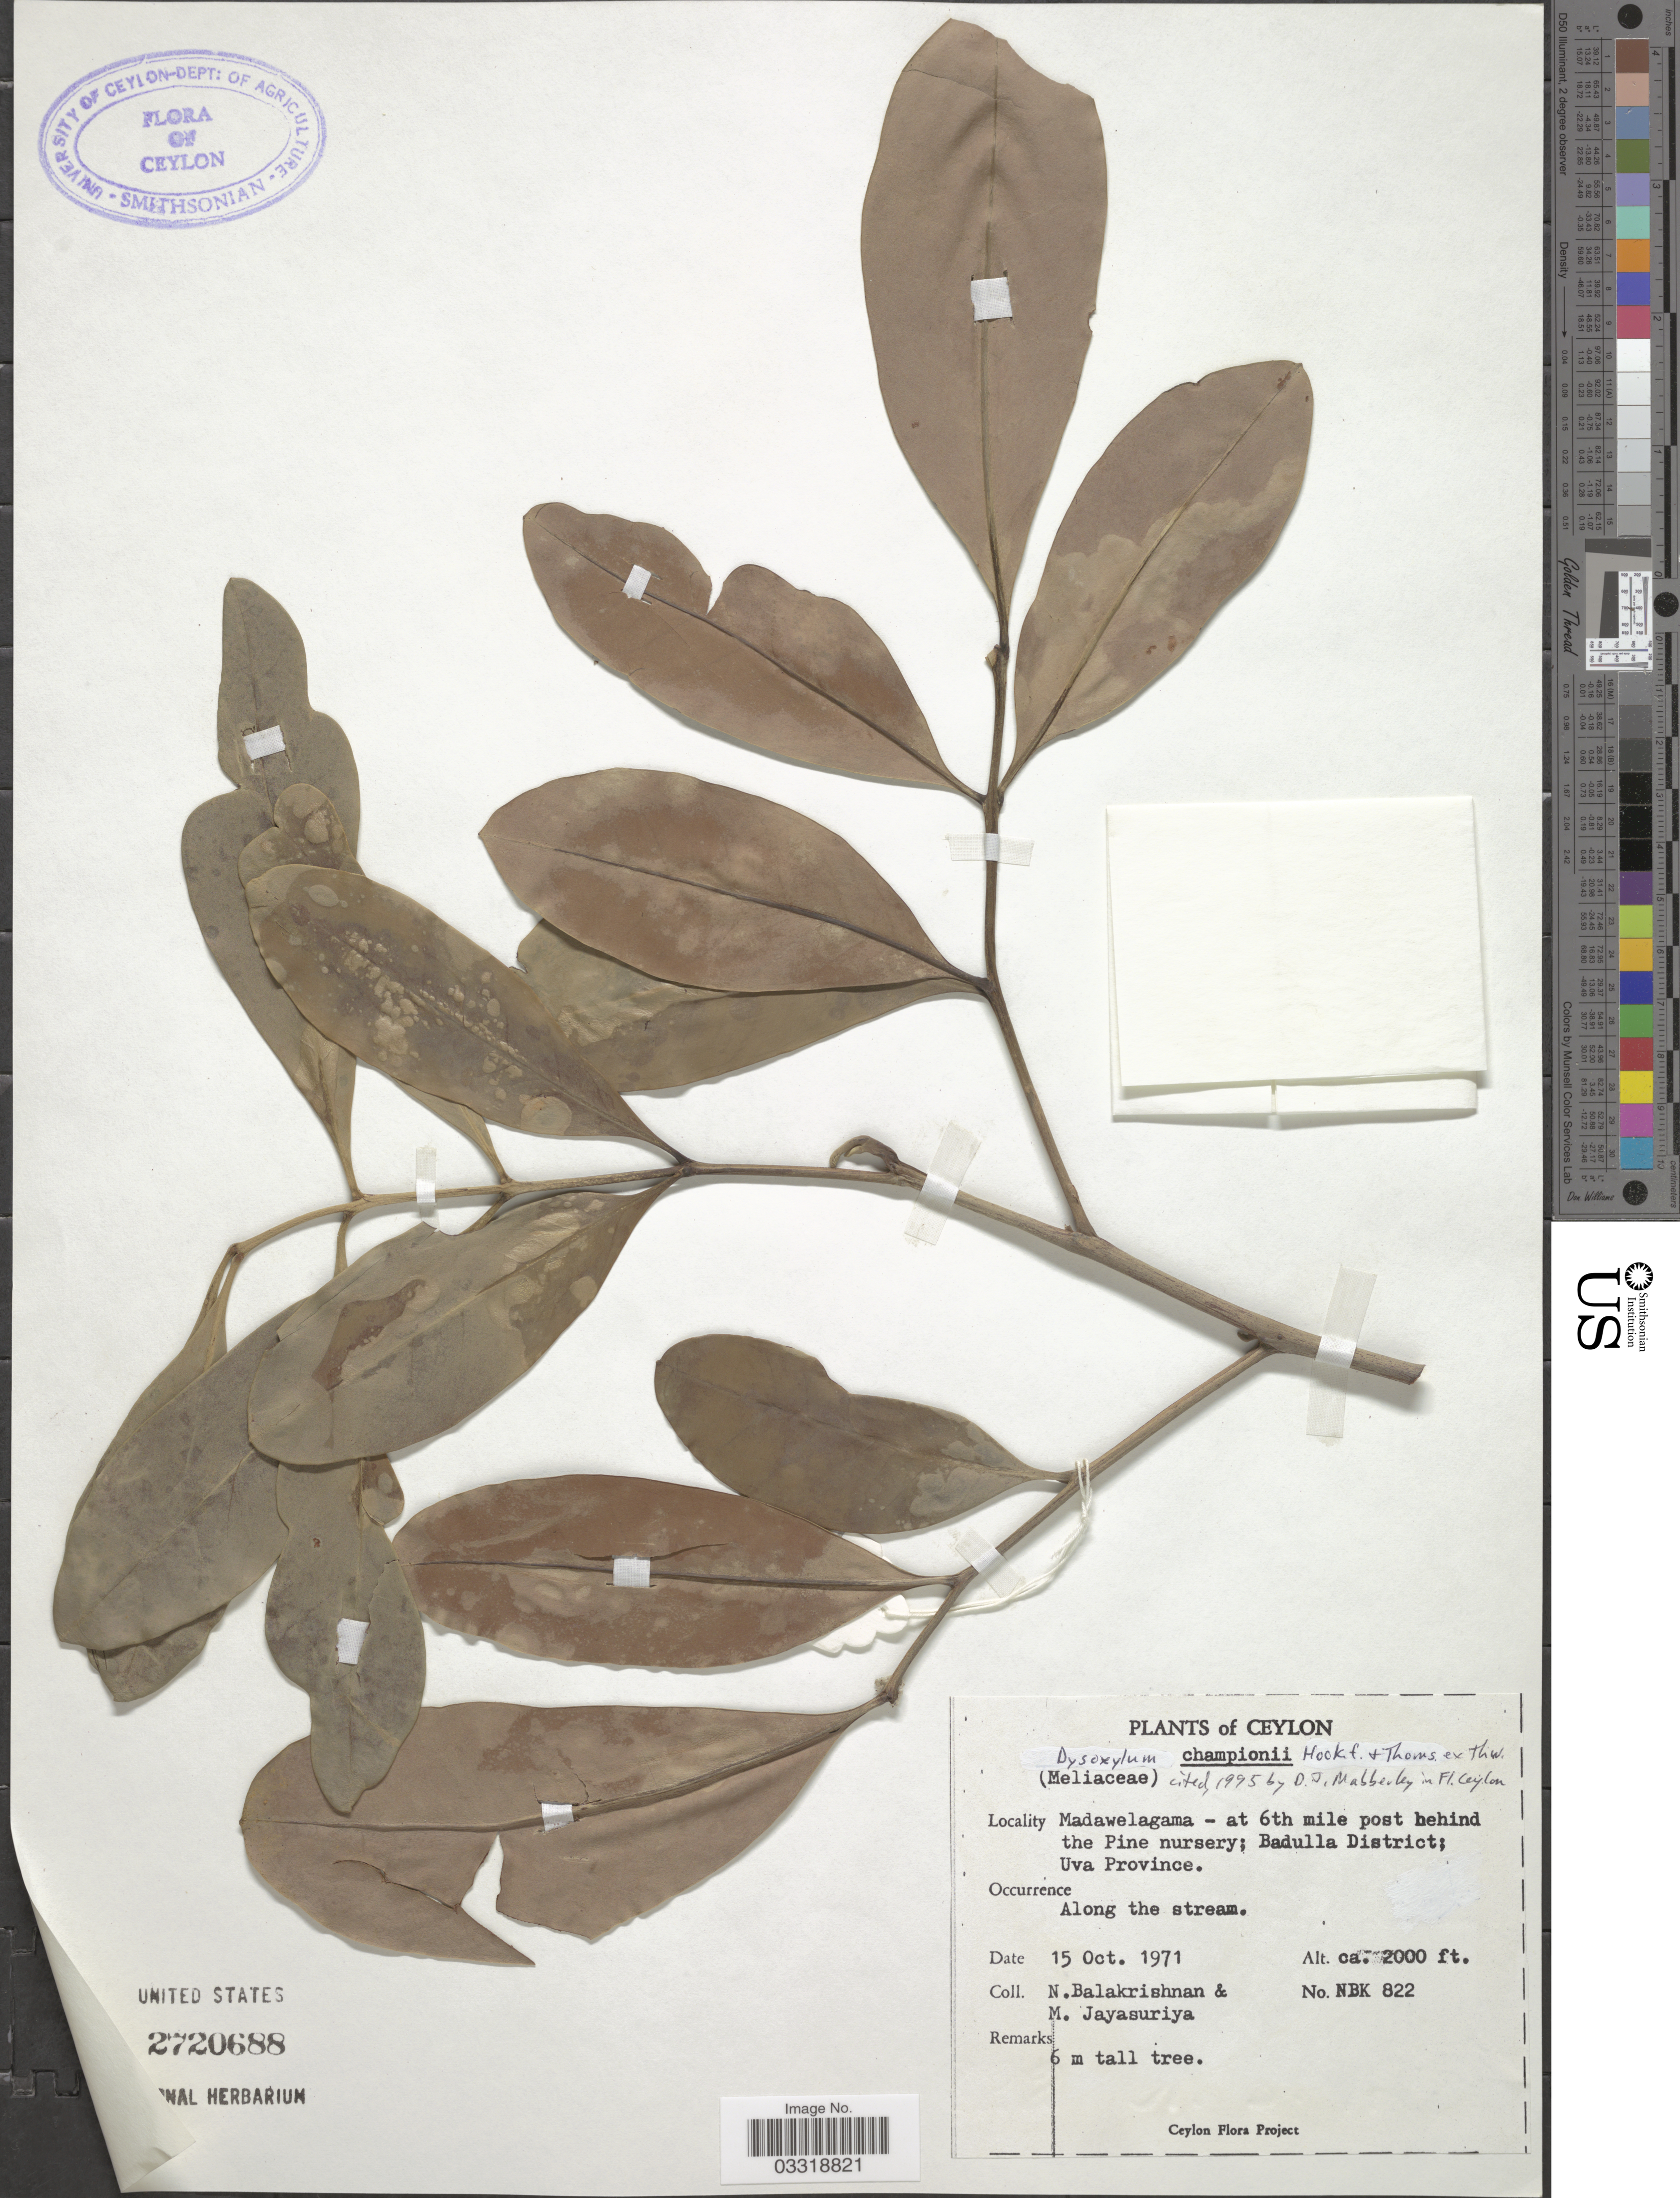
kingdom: Plantae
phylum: Tracheophyta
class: Magnoliopsida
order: Sapindales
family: Meliaceae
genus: Pseudocarapa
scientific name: Pseudocarapa championii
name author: (Hook. f. & Thomson ex Thwaites) Hemsl.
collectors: N. Balakrishnan & M. Jayasuriya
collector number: NBK 822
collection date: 1971-10-15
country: Sri Lanka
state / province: Uva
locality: Ceylon. Madawelagama - at 6th mile post behind the Pine nursery; Badulla District.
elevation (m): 610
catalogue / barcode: US 2720688